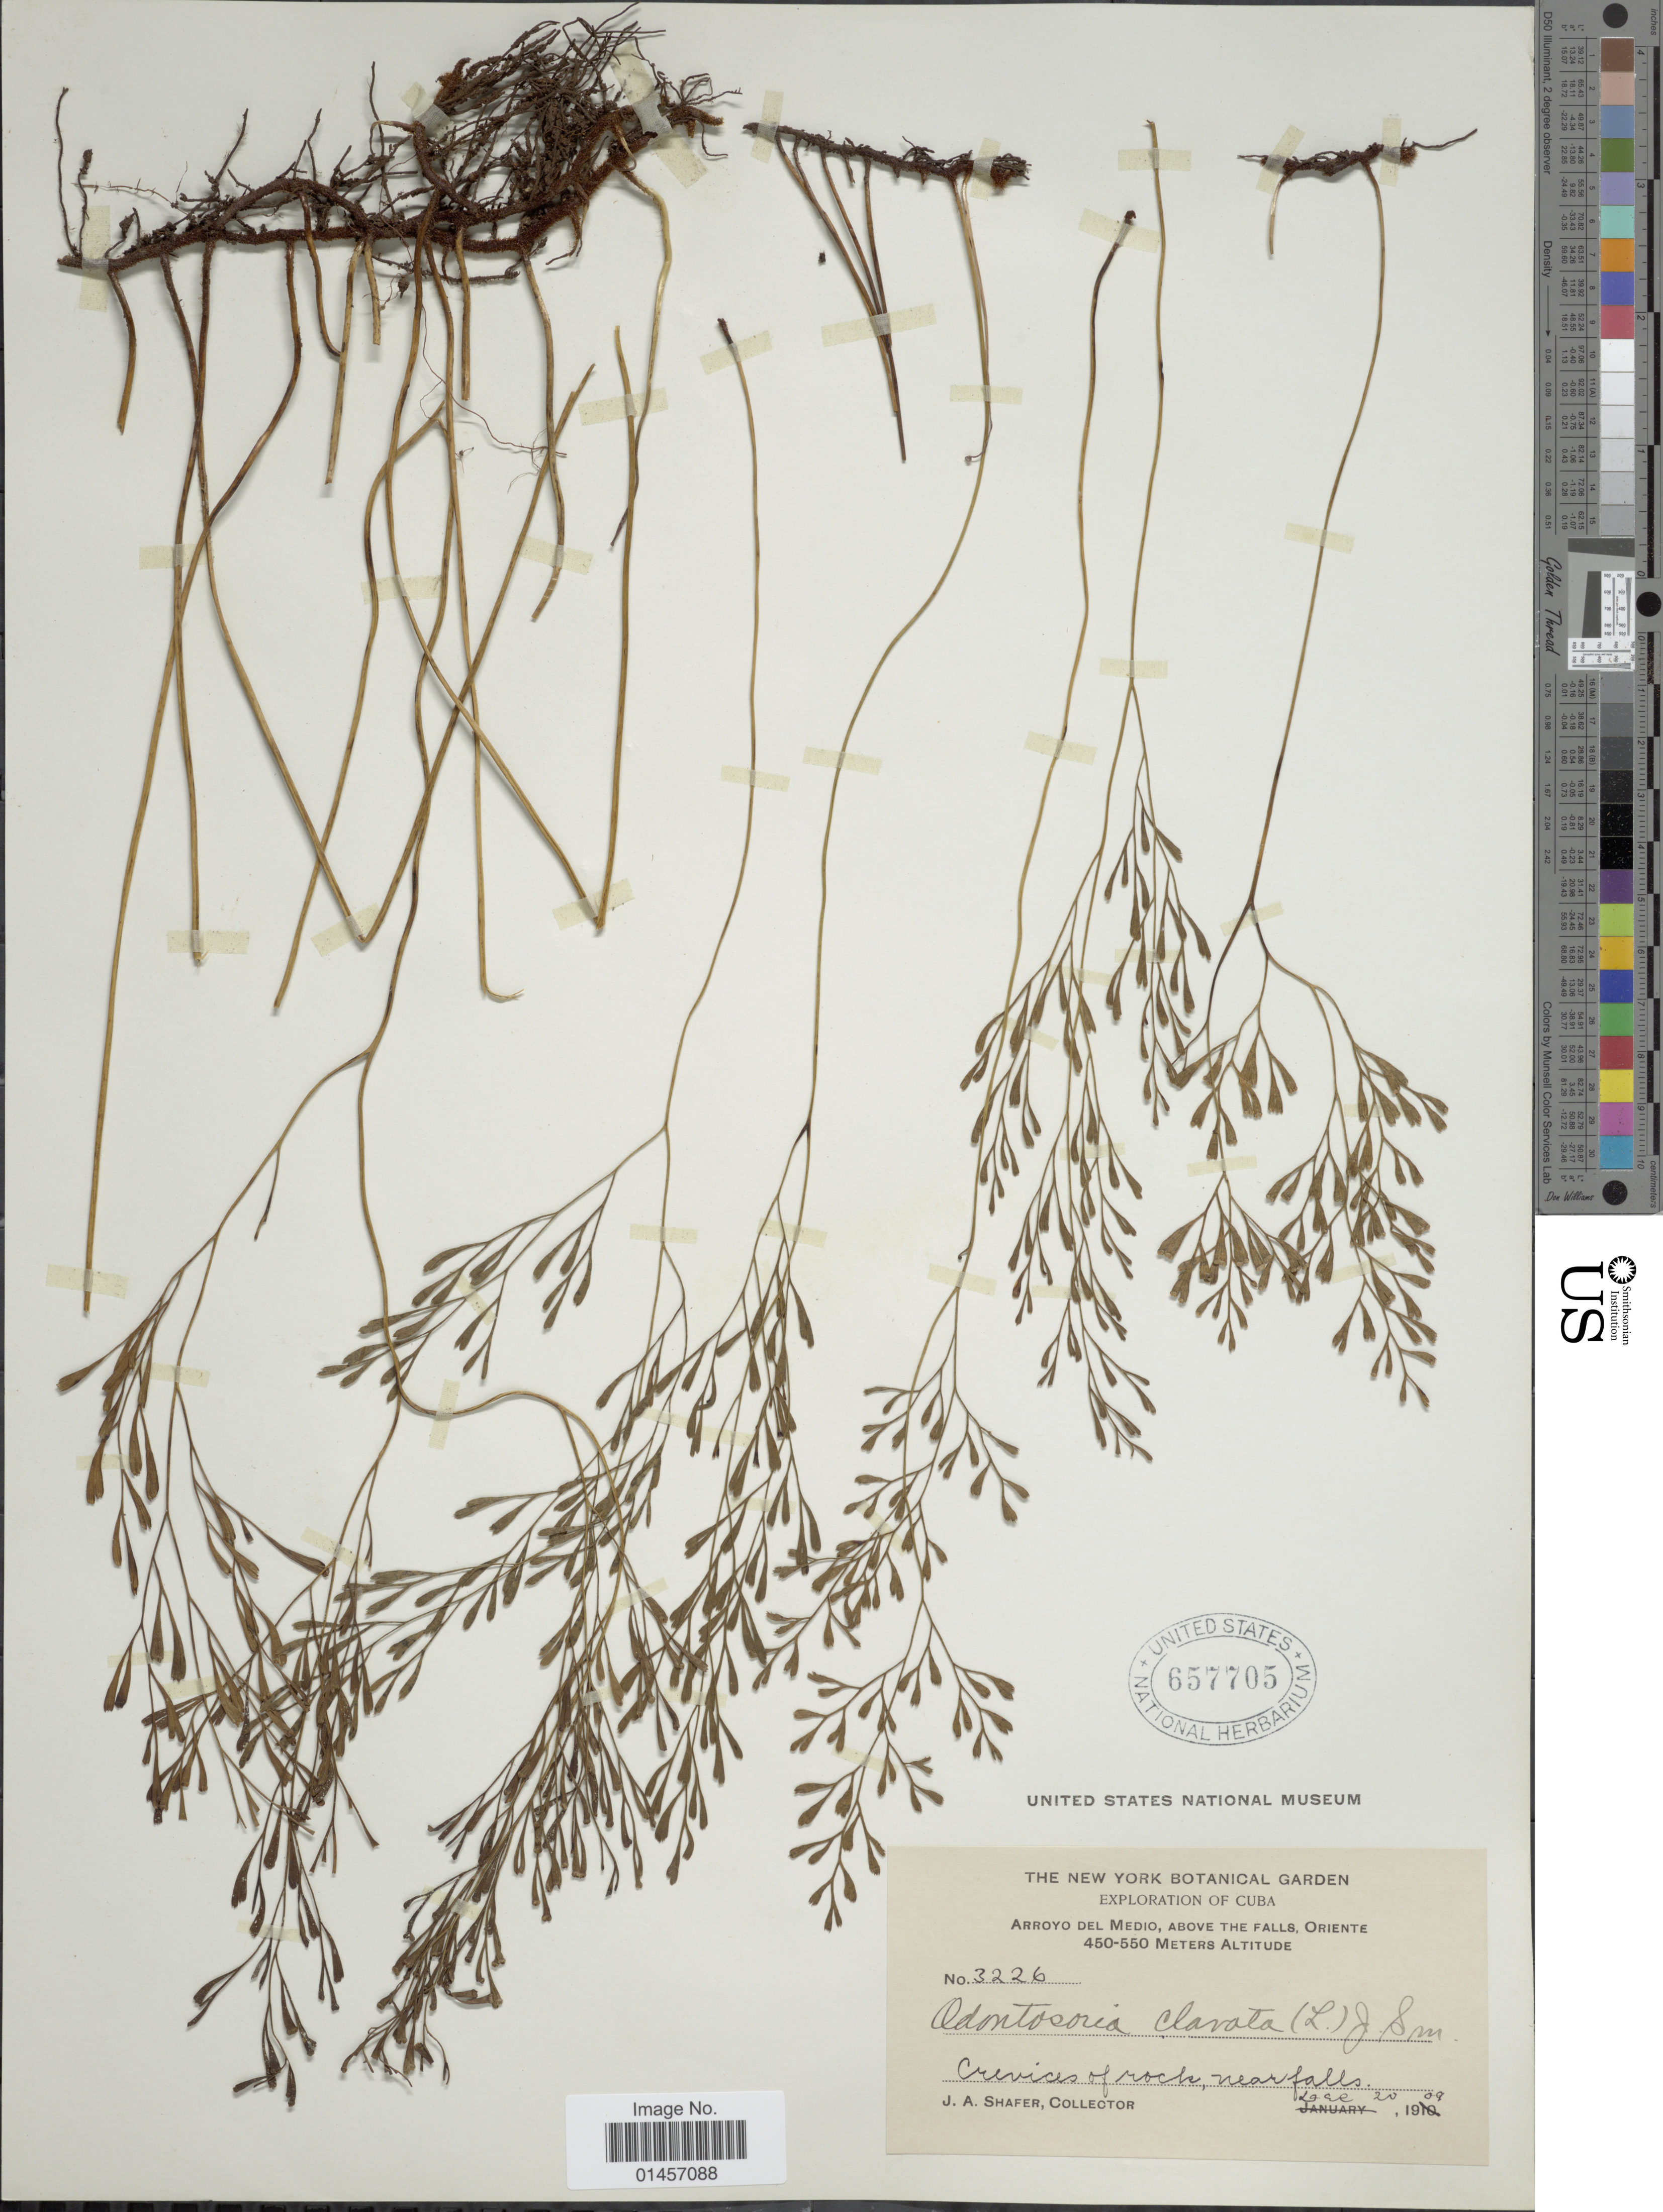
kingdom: Plantae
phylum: Tracheophyta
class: Polypodiopsida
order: Polypodiales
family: Lindsaeaceae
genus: Sphenomeris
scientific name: Sphenomeris clavata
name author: (L.) Maxon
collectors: J. A. Shafer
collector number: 3226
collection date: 1909-01-20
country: Cuba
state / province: Oriente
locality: Cuba, Arroyo del Medio, above the falls.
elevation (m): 450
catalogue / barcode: US 657705